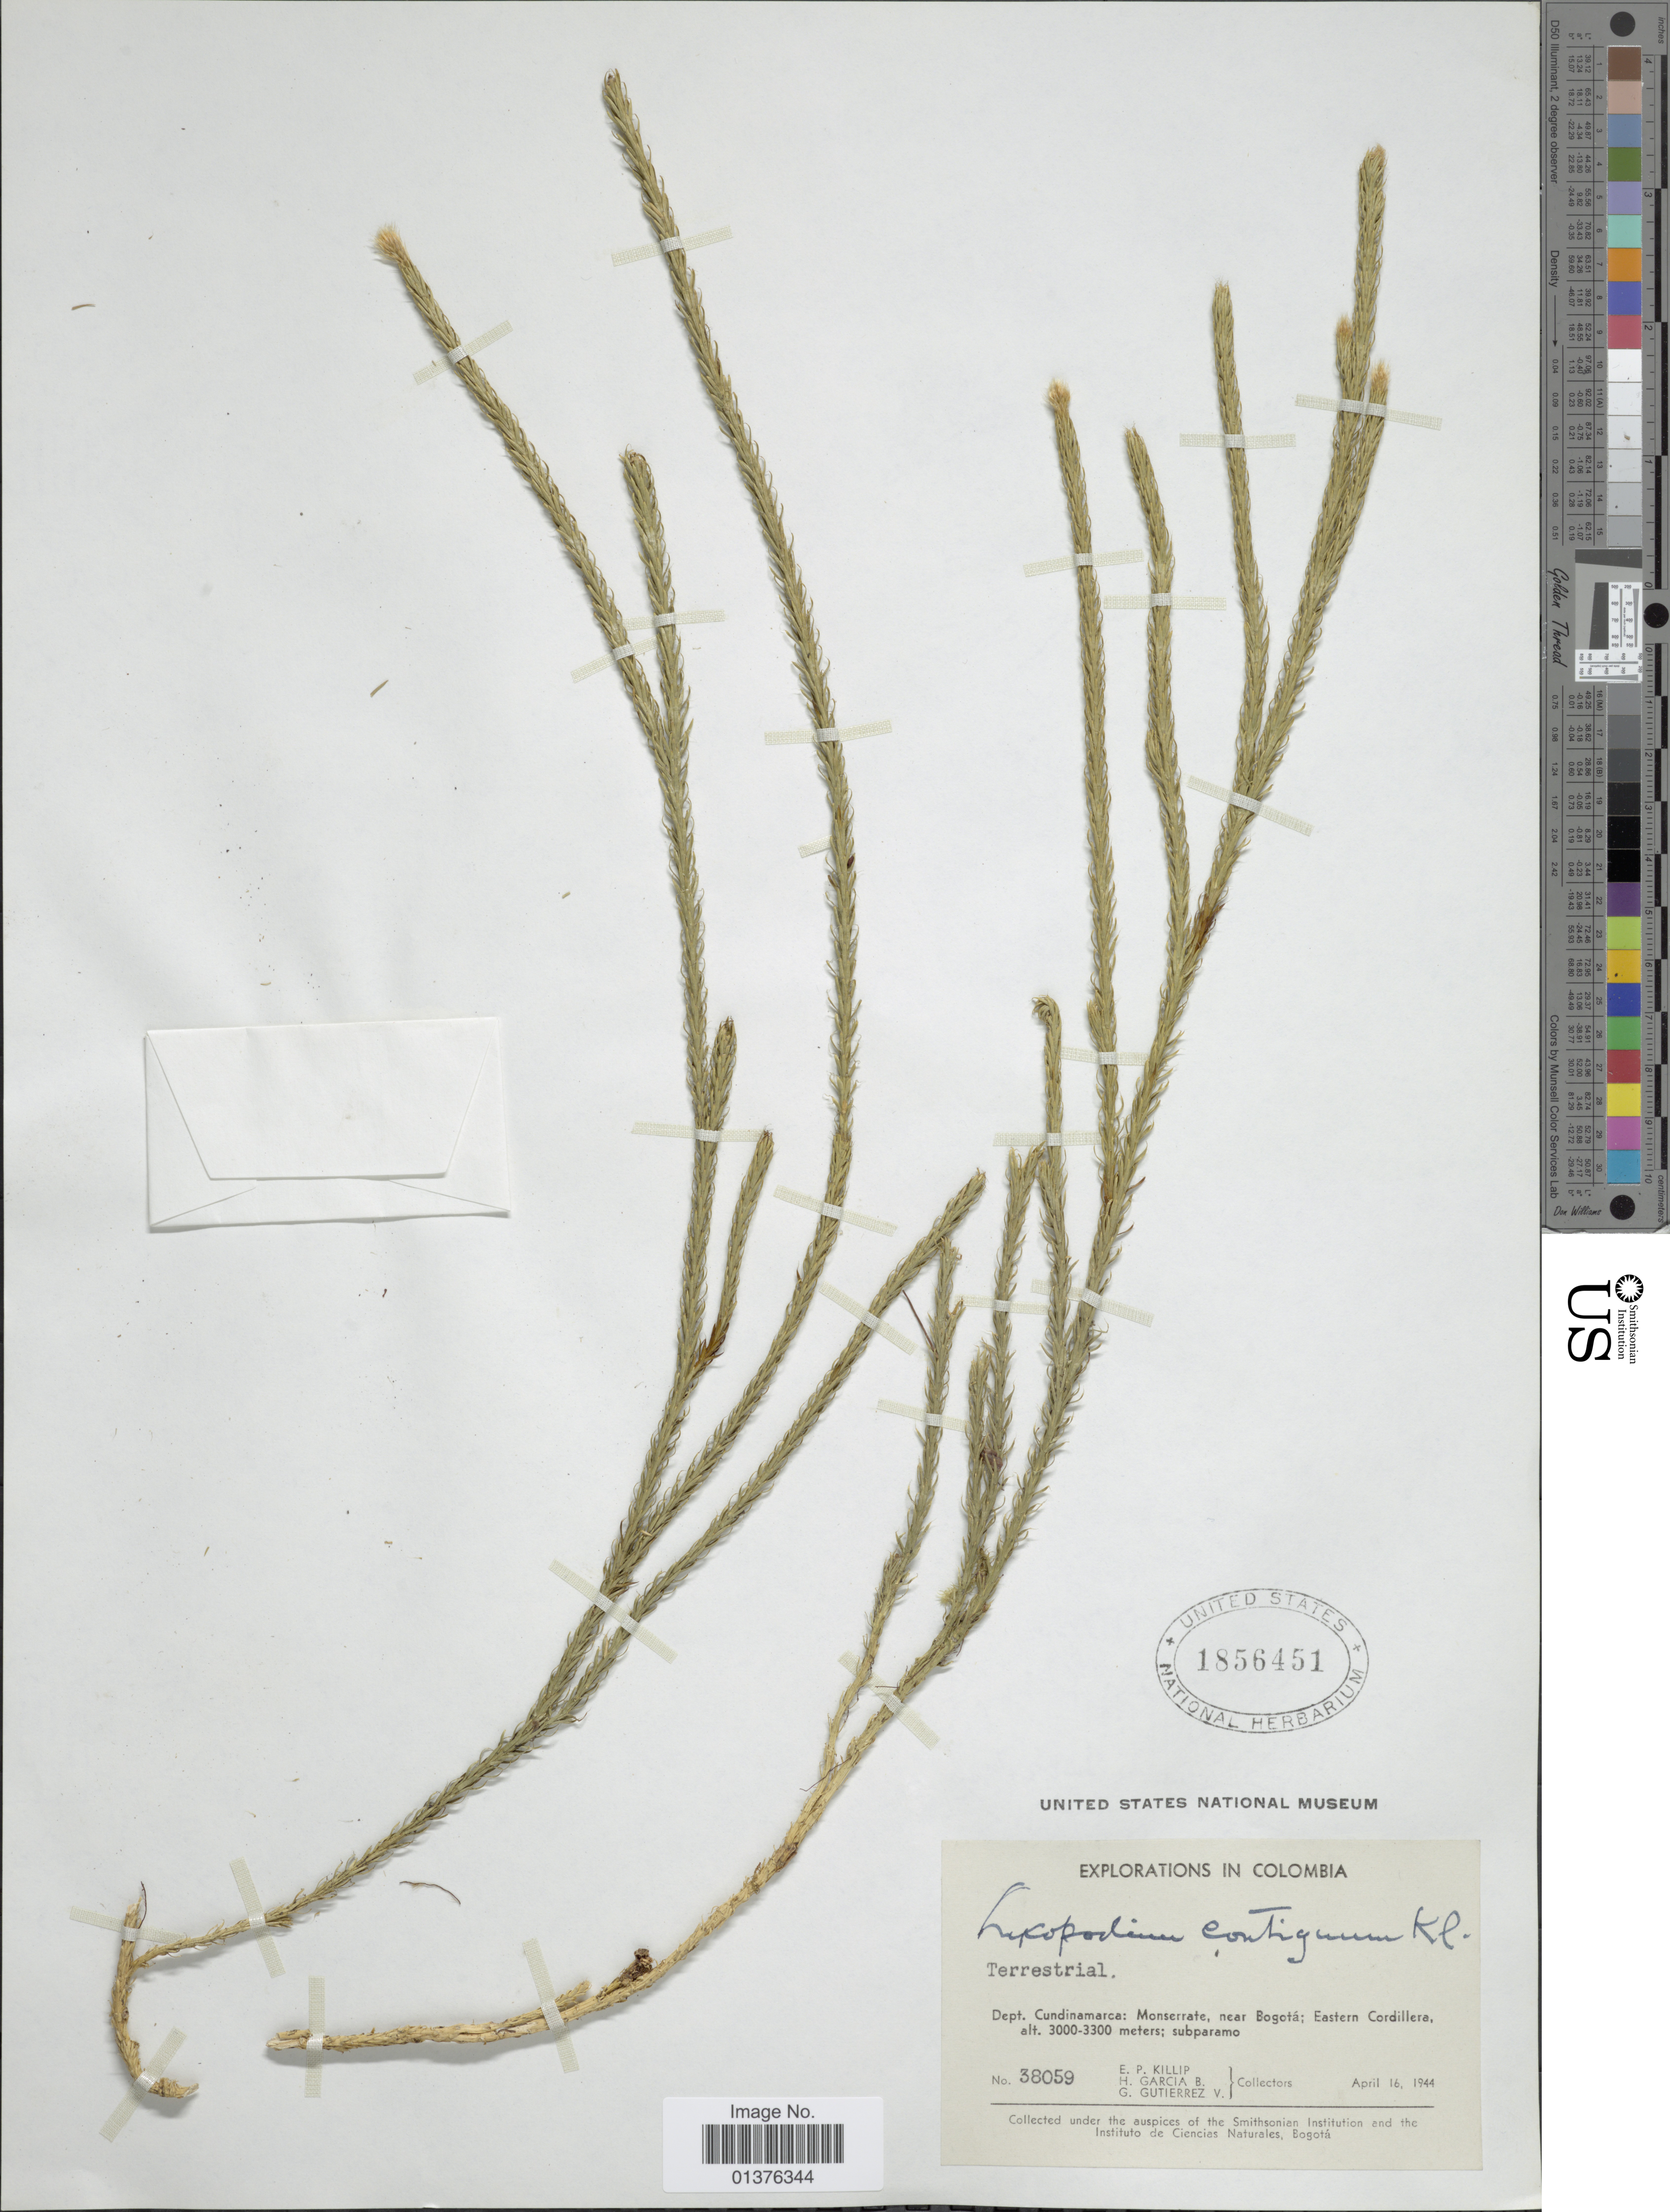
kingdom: Plantae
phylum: Tracheophyta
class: Lycopodiopsida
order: Lycopodiales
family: Lycopodiaceae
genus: Lycopodium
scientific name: Lycopodium clavatum subsp. contiguum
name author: (Klotzsch) B. Øllg.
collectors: E. P. Killip, H. García Barriga & G. Gutiérrez V.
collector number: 38059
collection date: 1944-04-16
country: Colombia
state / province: Cundinamarca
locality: Monserrate, near Bogotá; Eastern Cordillera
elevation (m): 3000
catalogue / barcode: US 1856451